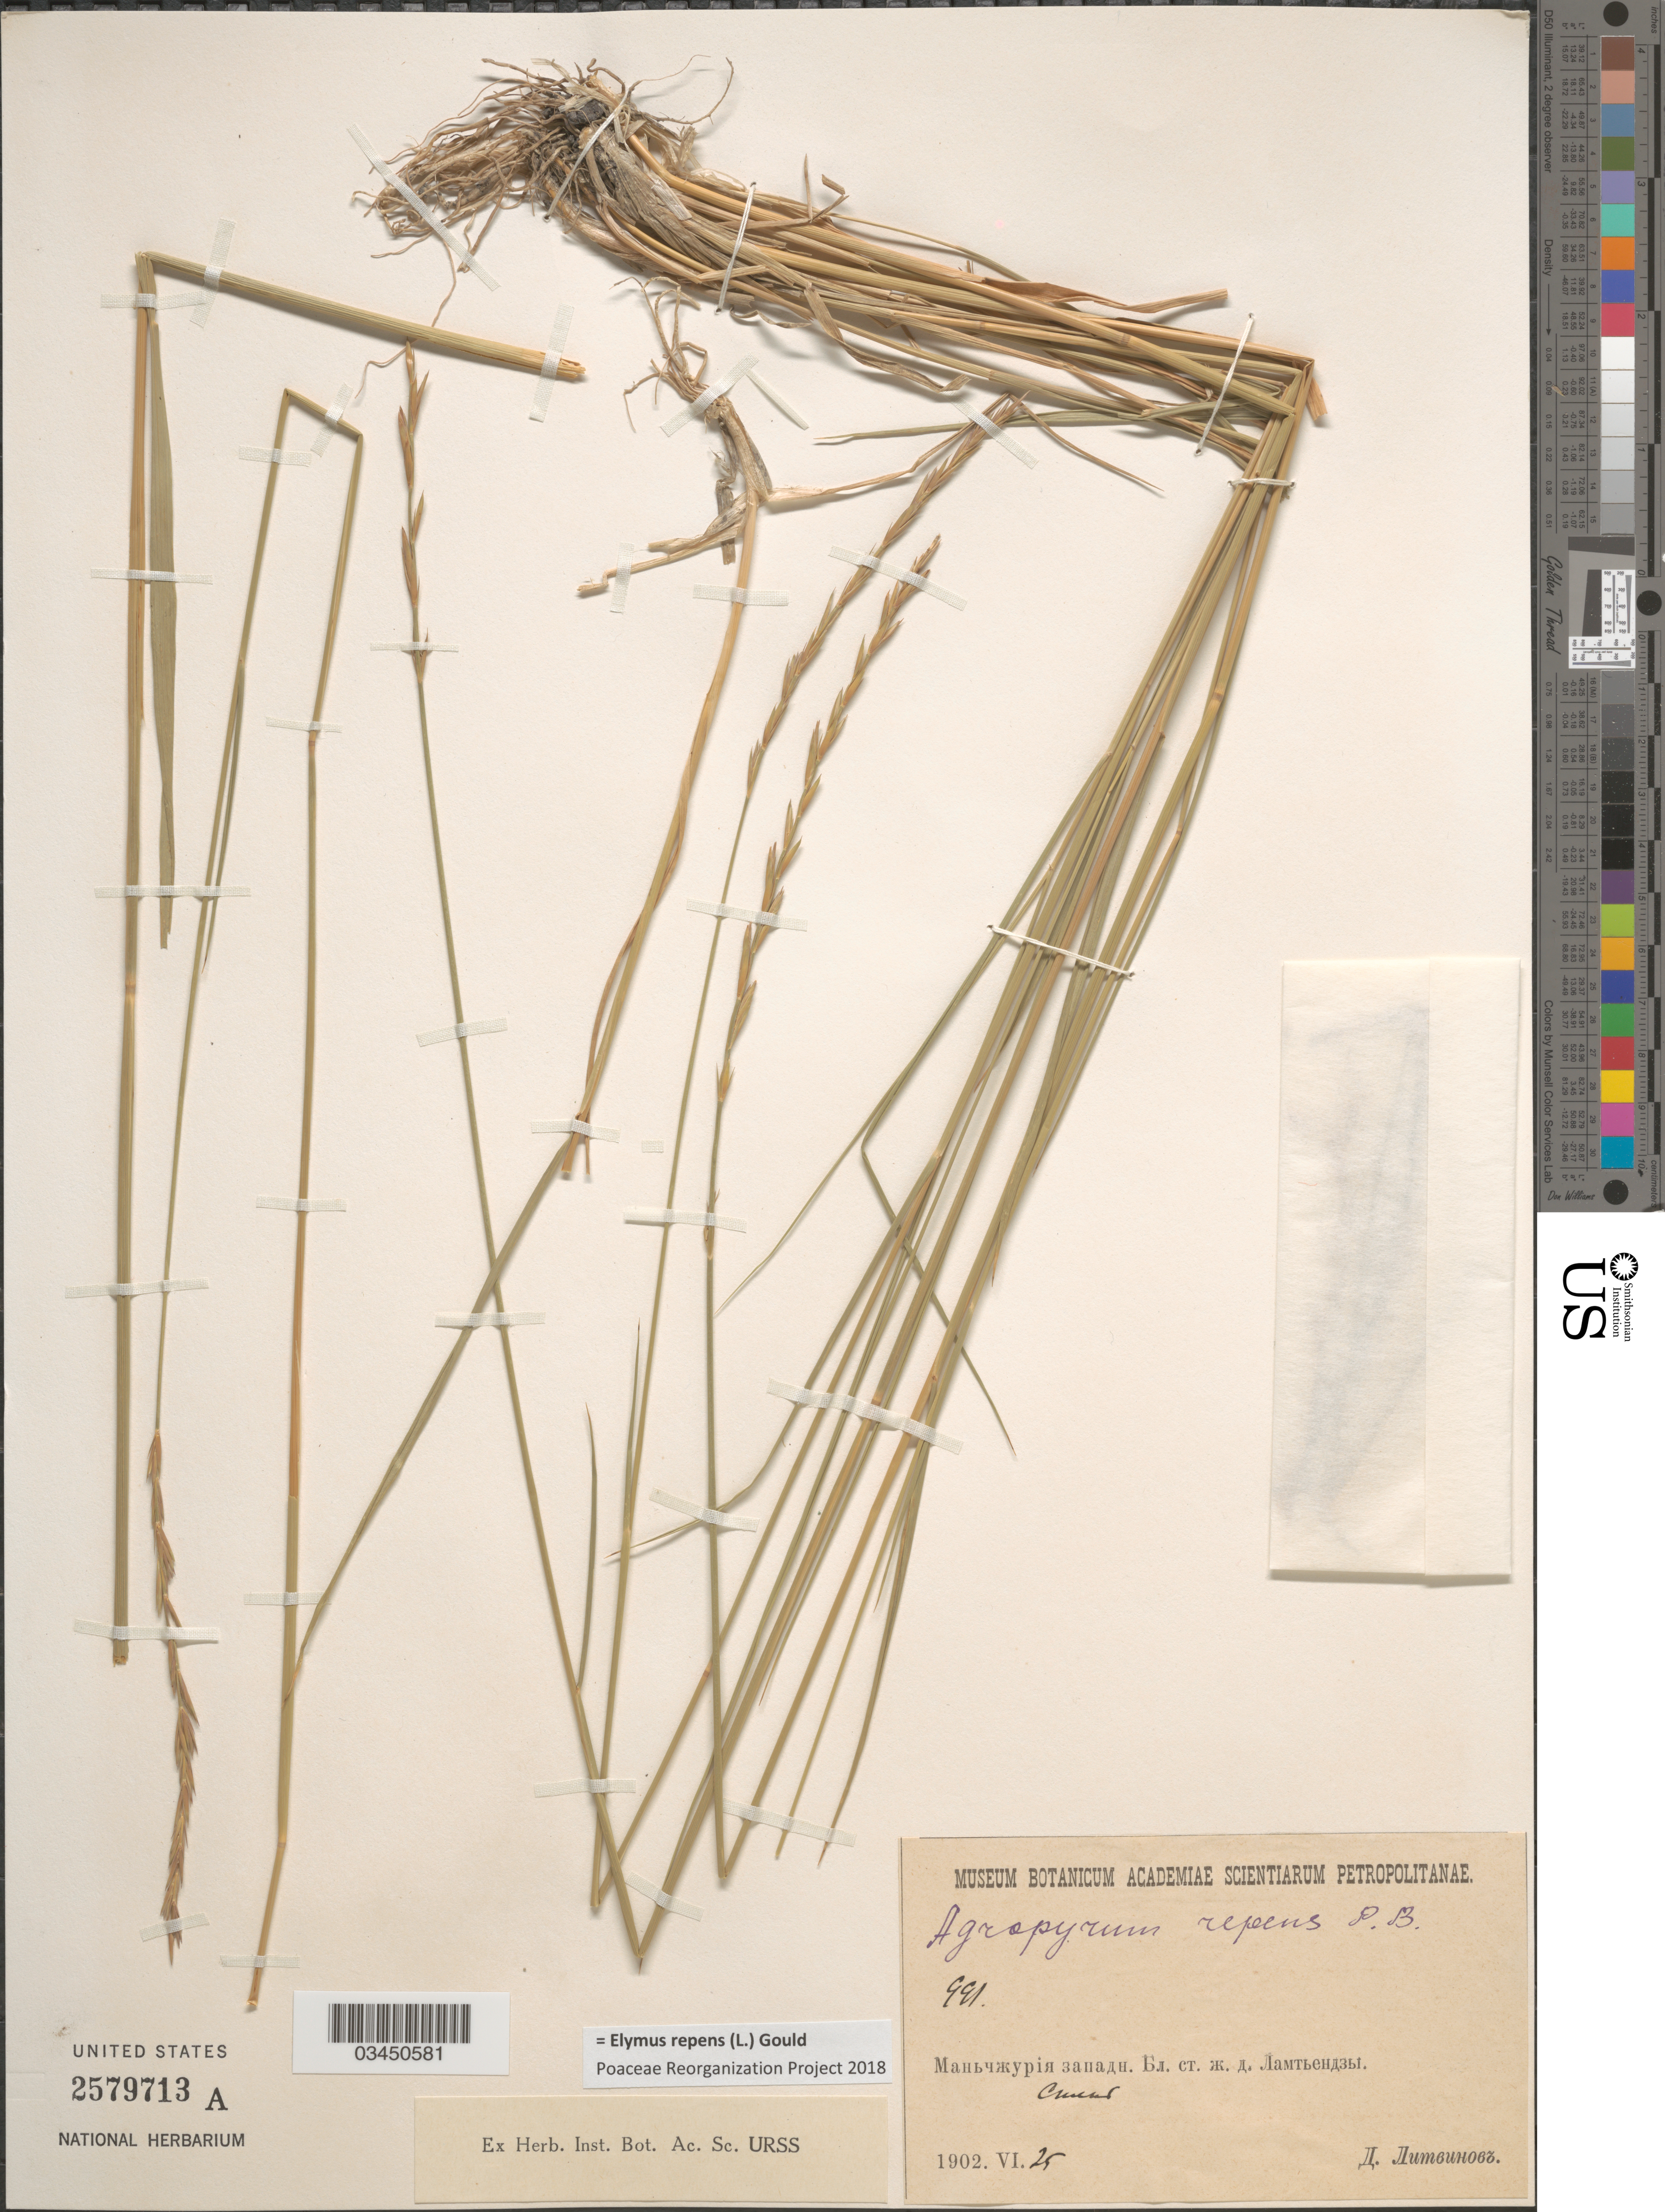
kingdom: Plantae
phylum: Tracheophyta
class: Liliopsida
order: Poales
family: Poaceae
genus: Elymus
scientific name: Elymus repens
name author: (L.) Gould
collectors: D. Litvinov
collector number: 991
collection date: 1902-06-25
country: China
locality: Manchuria, near railroad station Lamtendzy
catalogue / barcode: US 2579713A